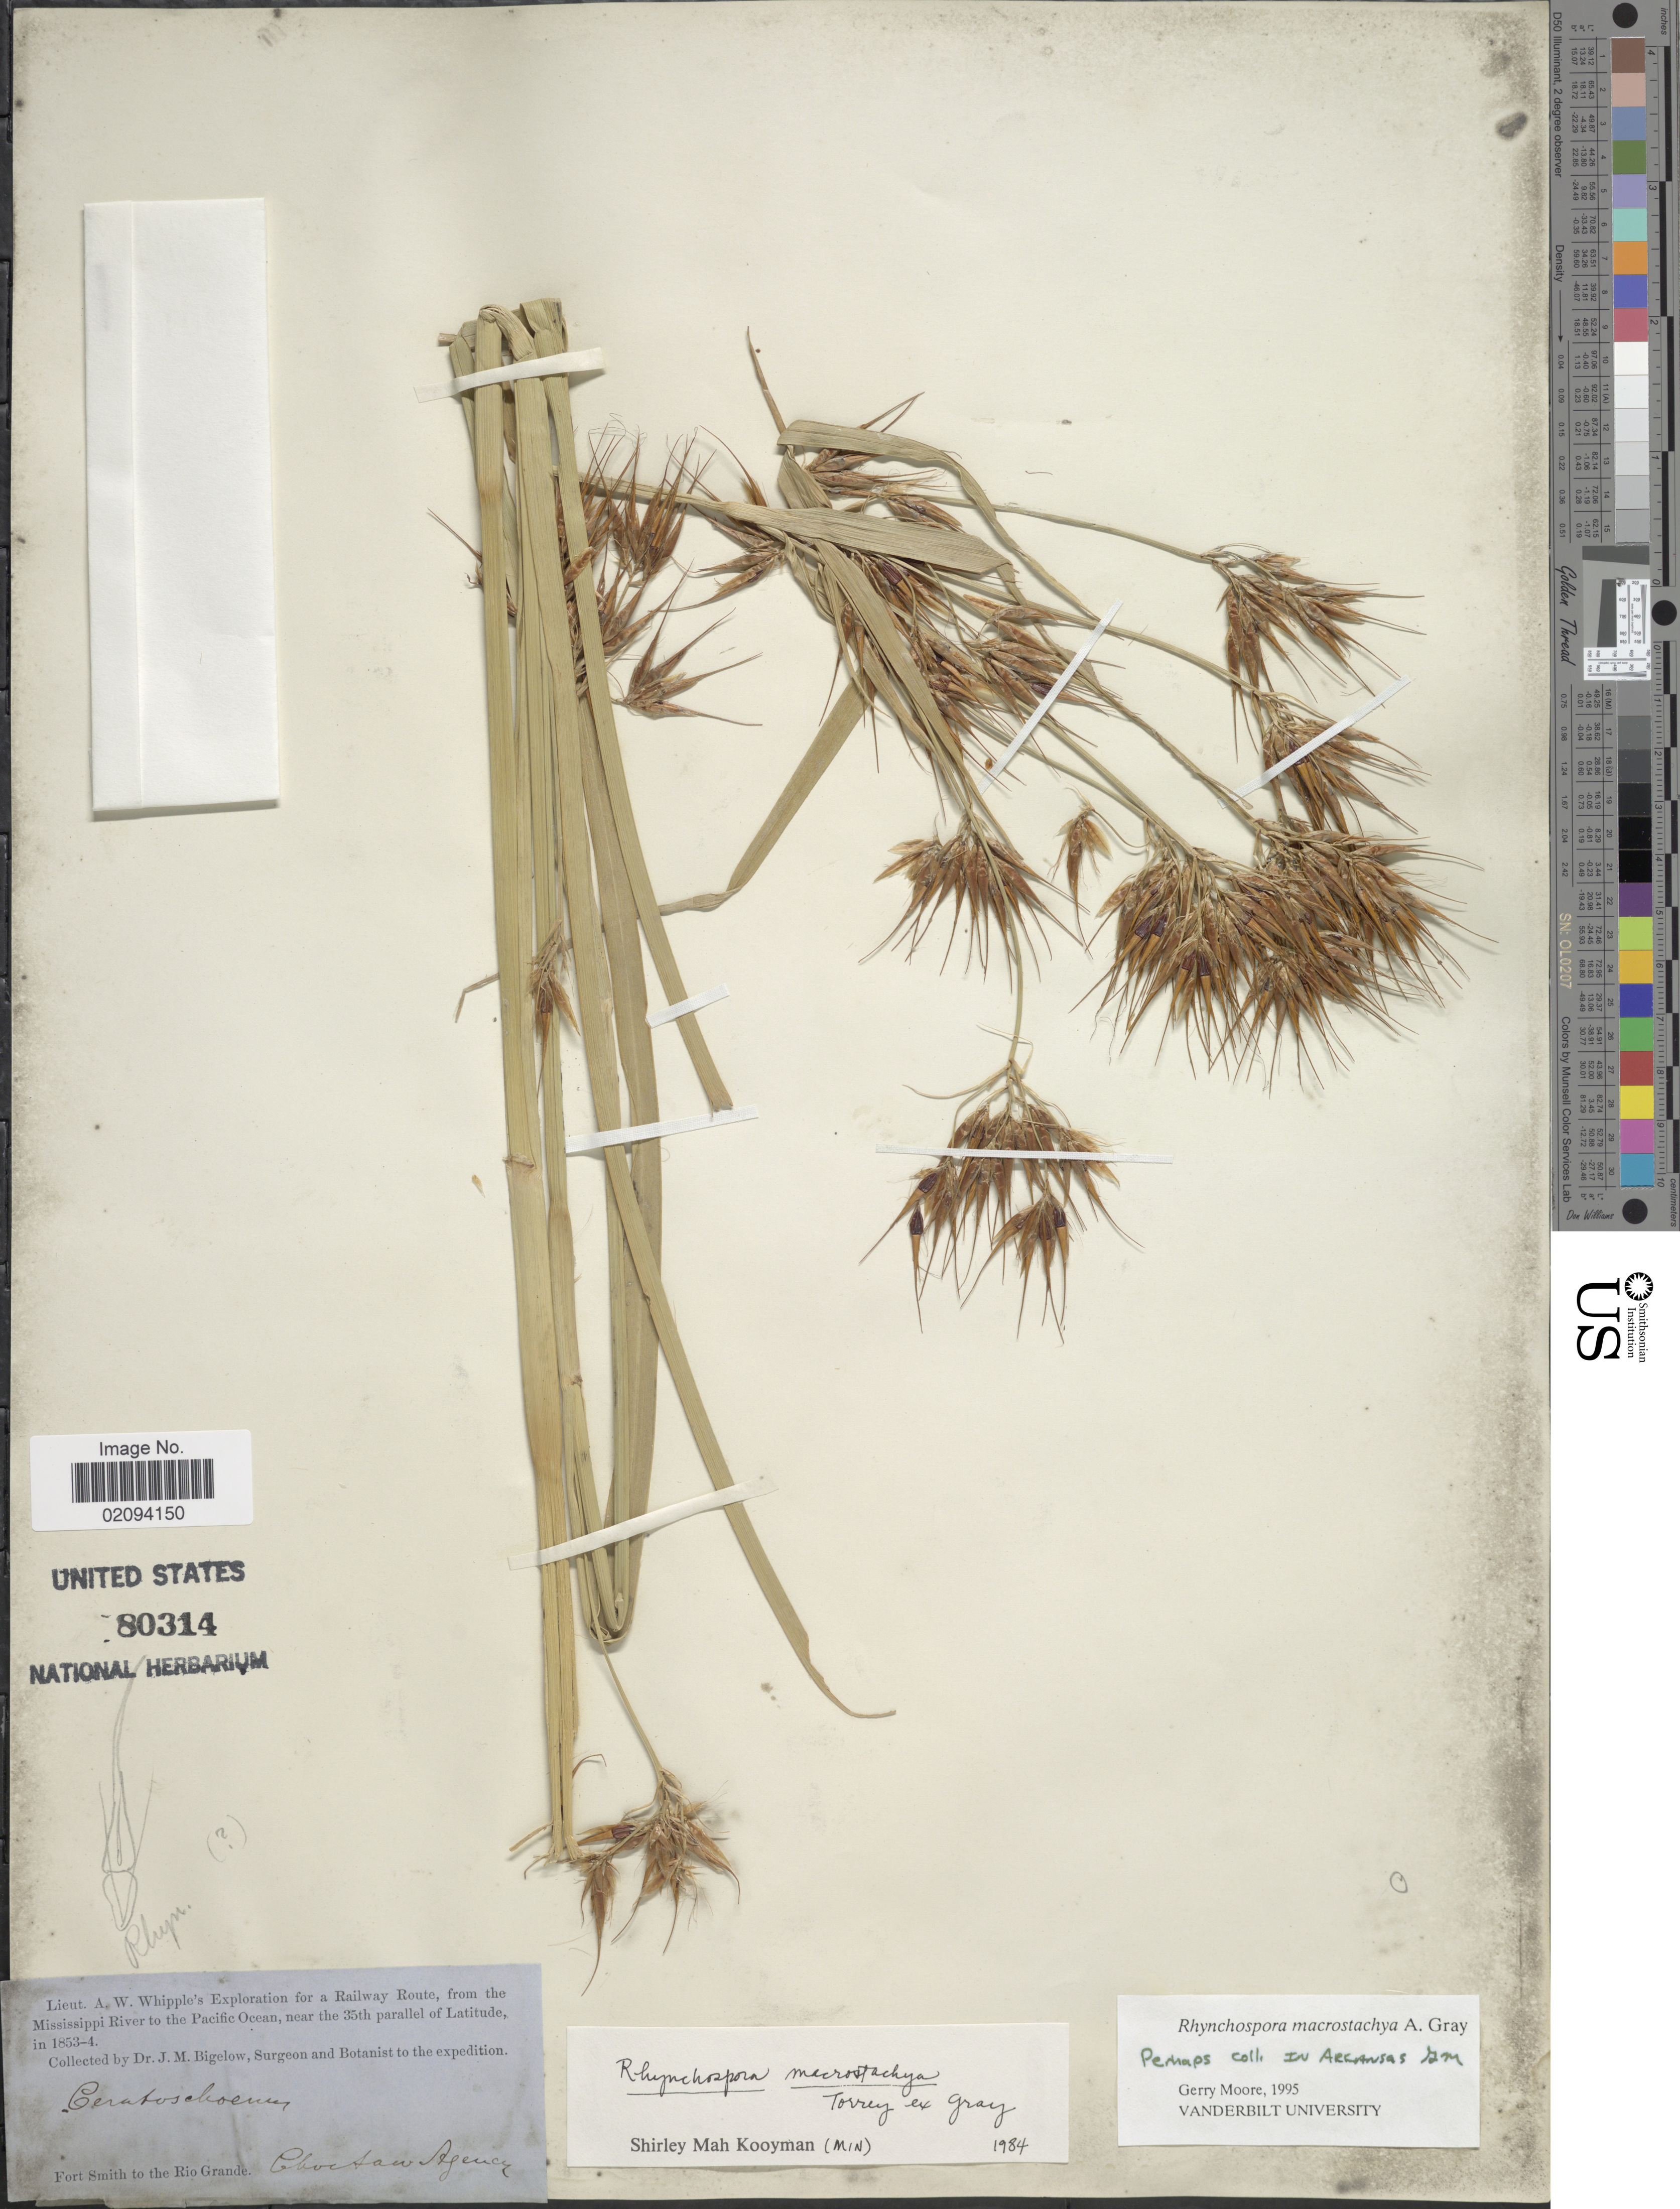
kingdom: Plantae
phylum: Tracheophyta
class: Liliopsida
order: Poales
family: Cyperaceae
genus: Rhynchospora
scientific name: Rhynchospora macrostachya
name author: Torr. ex A. Gray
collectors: J. M. Bigelow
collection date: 1853/1854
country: United States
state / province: Oklahoma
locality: Fort Smith to the Rio Grande. Choctaw Agency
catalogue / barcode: US 80314